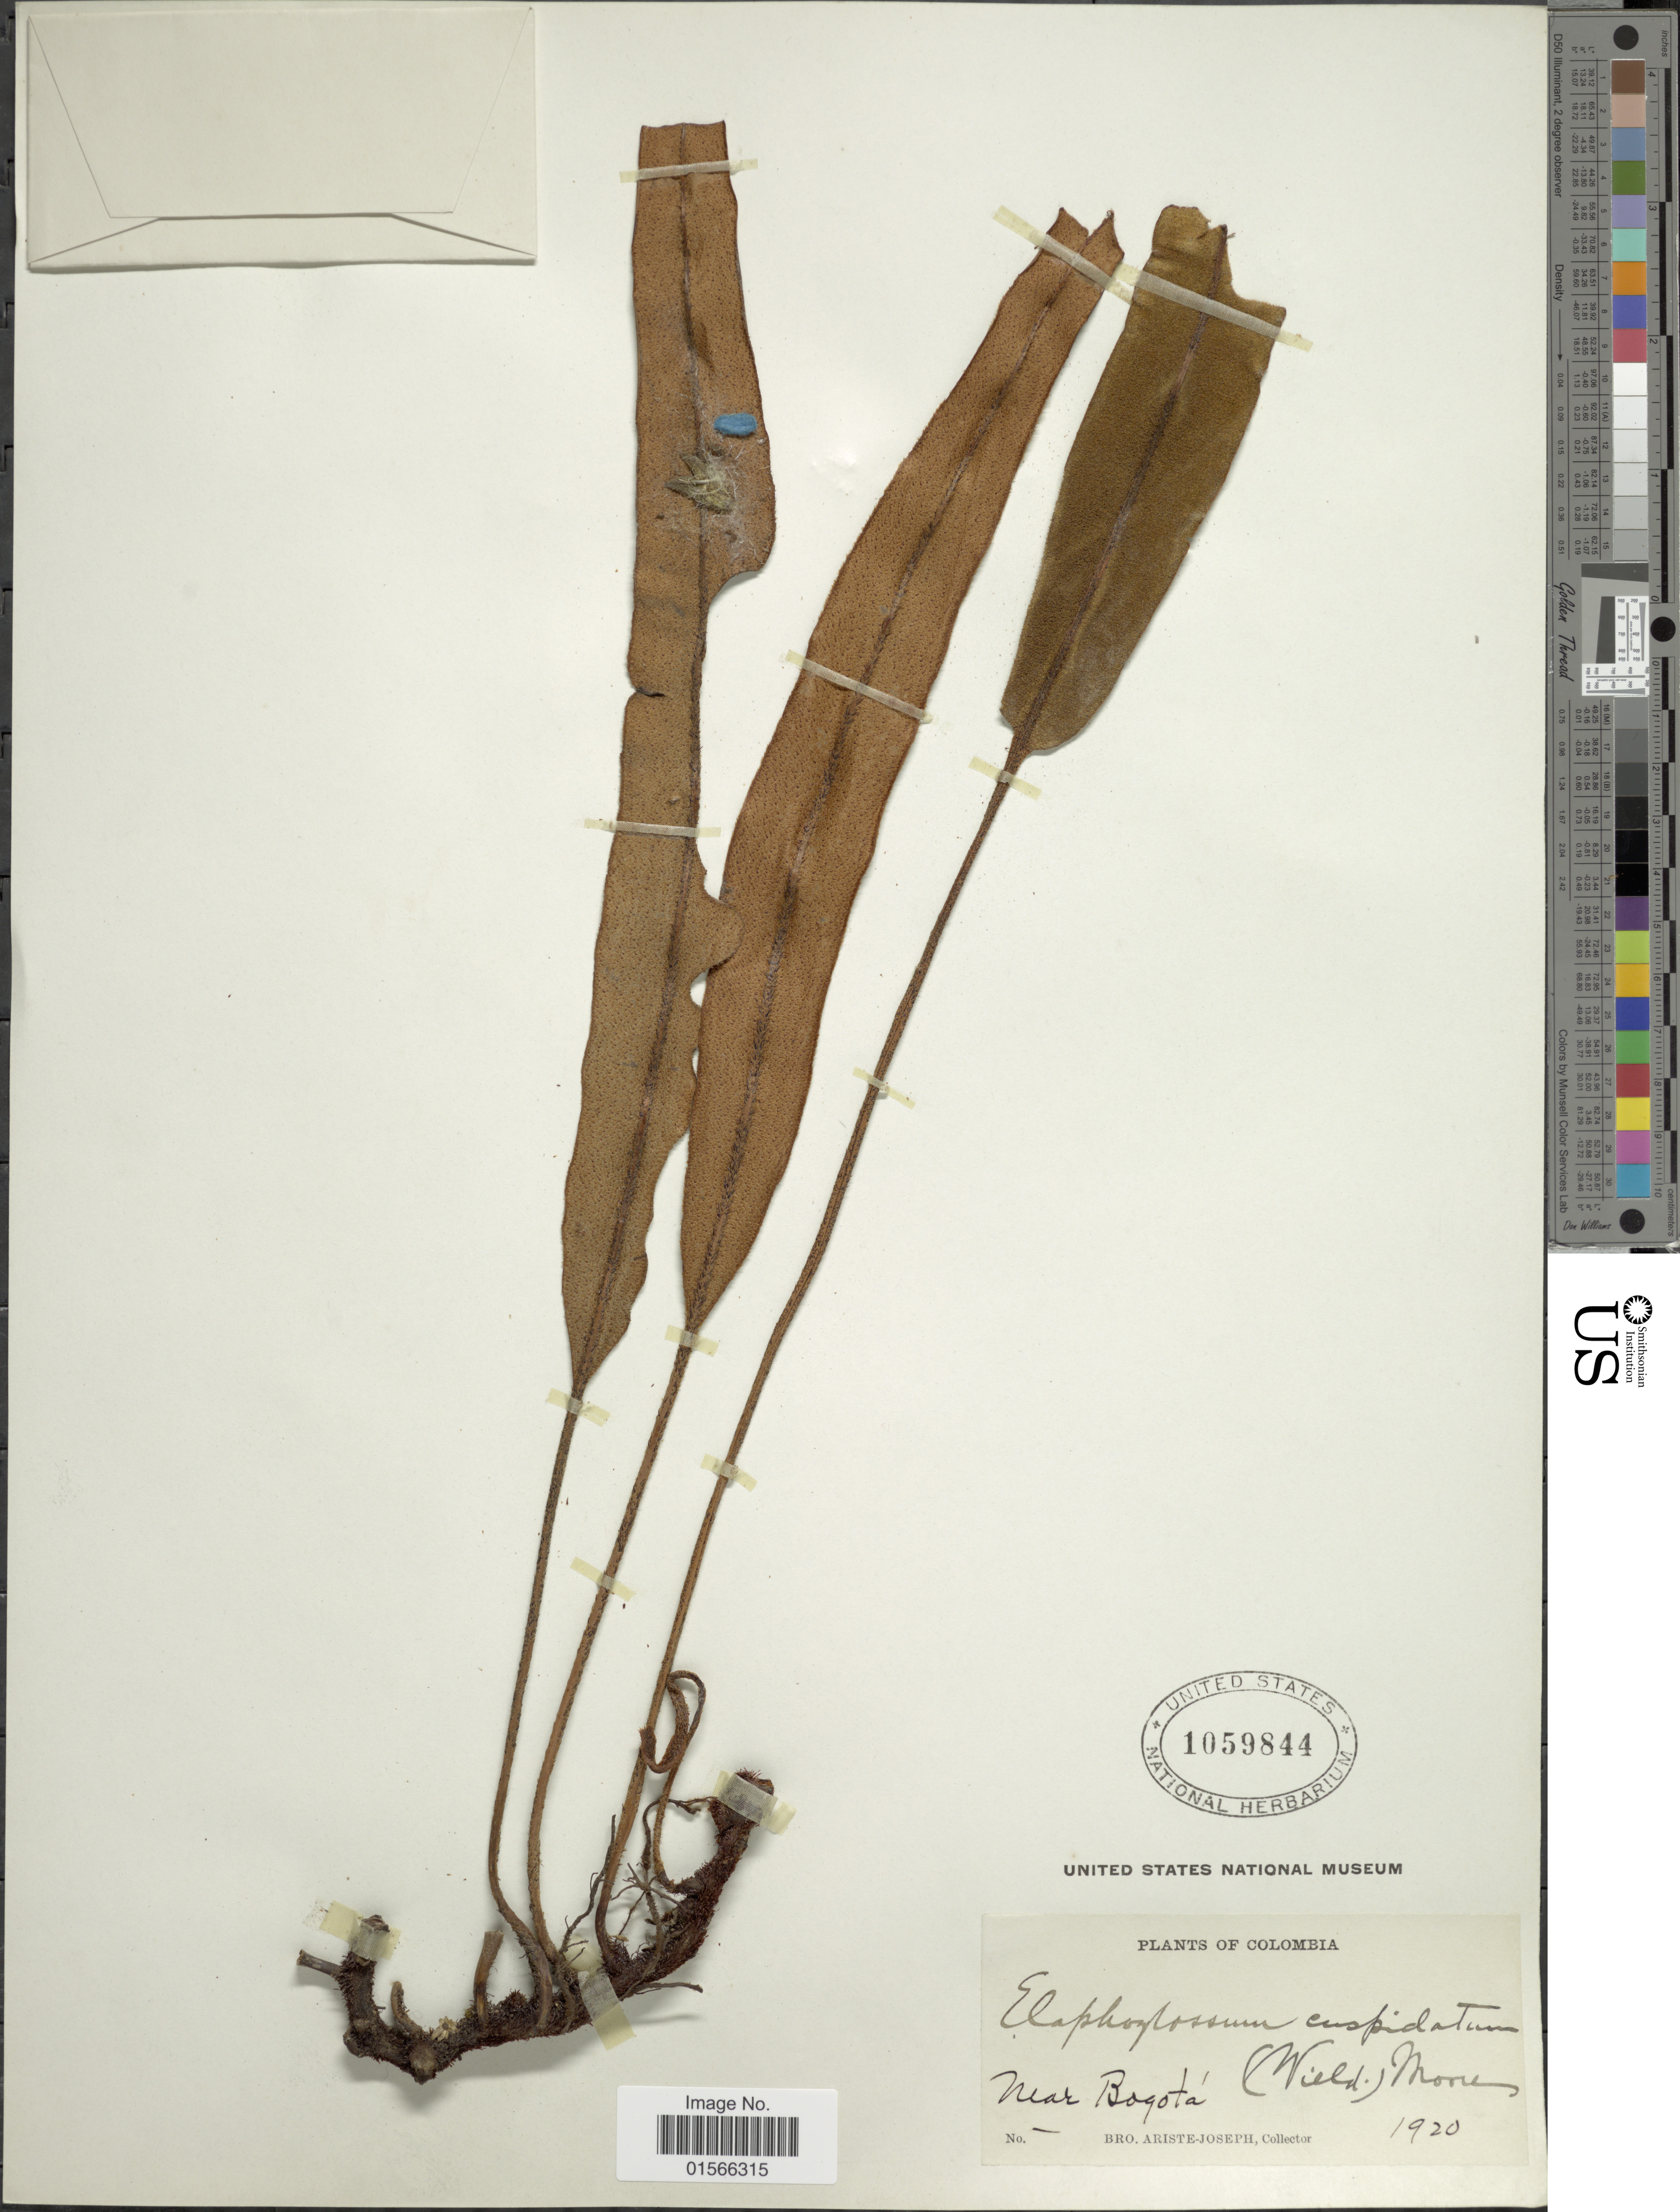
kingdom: Plantae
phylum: Tracheophyta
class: Polypodiopsida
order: Polypodiales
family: Dryopteridaceae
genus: Elaphoglossum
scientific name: Elaphoglossum cuspidatum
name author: (Willd.) T. Moore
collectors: Bro. Ariste-Joseph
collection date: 1920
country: Colombia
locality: Near Bogotá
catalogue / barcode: US 1059844